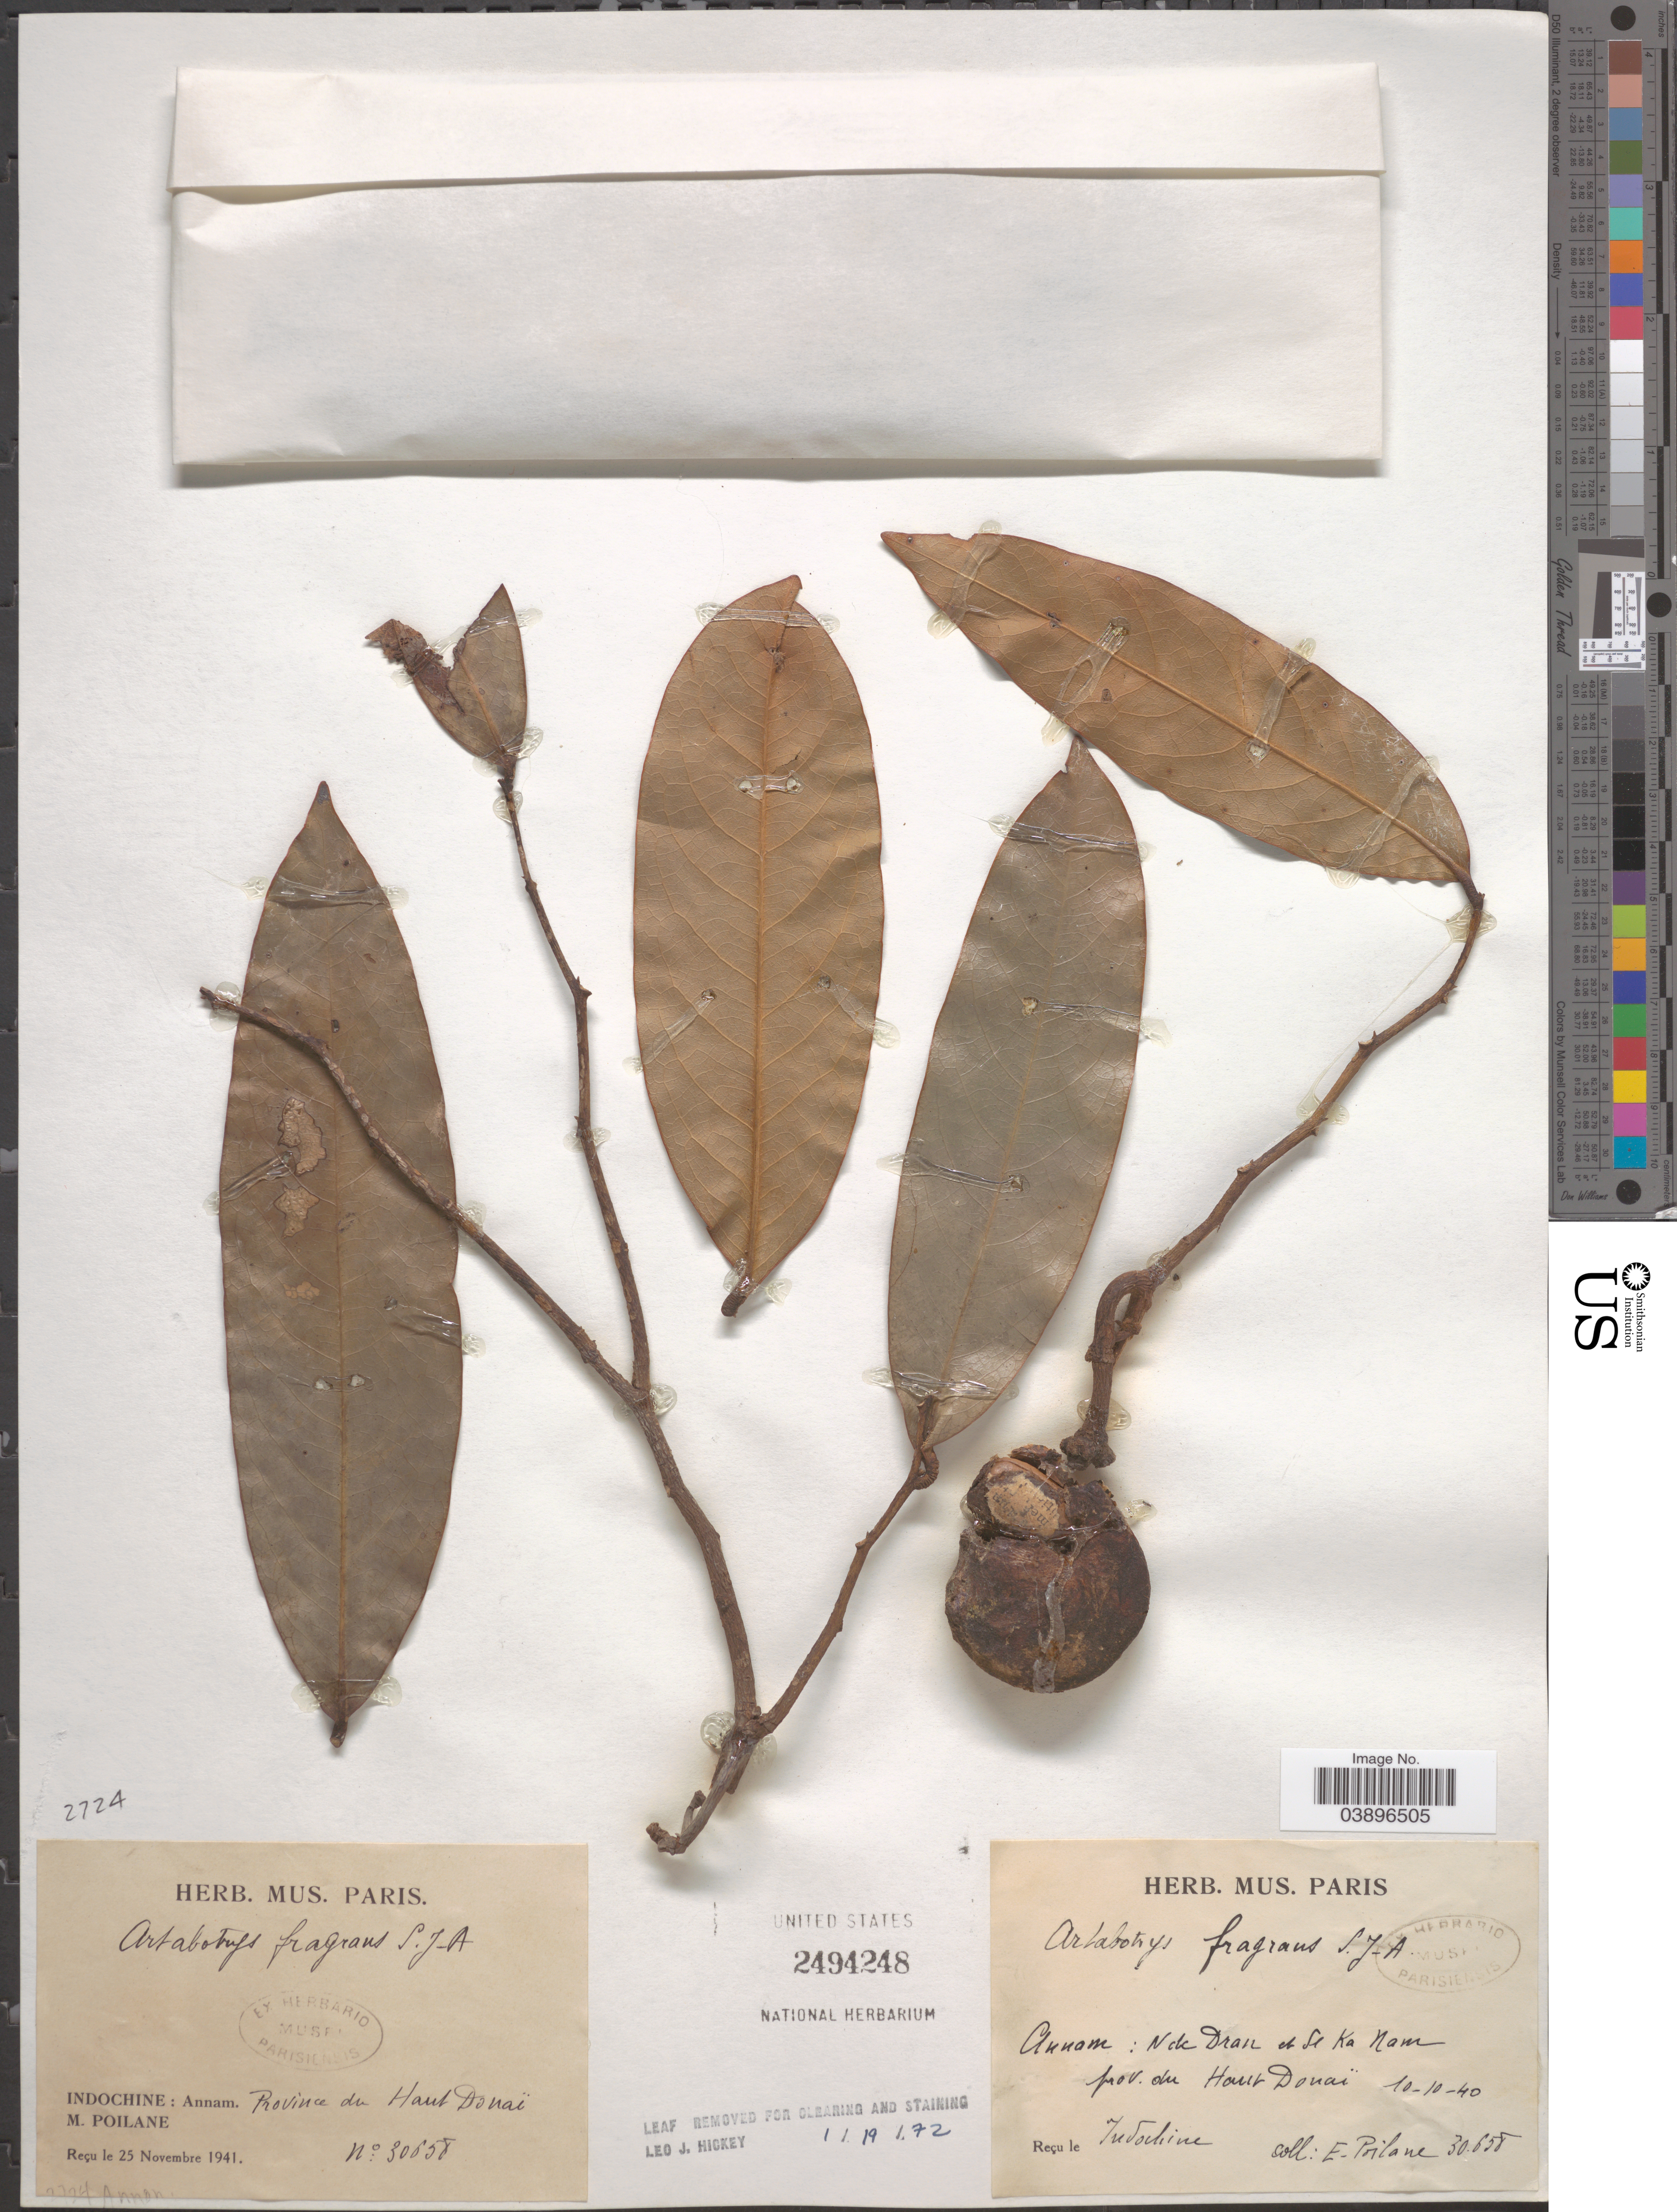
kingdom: Plantae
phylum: Tracheophyta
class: Magnoliopsida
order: Magnoliales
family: Annonaceae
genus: Artabotrys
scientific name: Artabotrys fragrans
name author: Ast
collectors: M. Poilane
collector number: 30658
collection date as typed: Transcribed d/m/y: 10/10/40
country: Vietnam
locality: Indochine: Annam. Province du Haut Donaï. N de Dran et Se Ka Nam.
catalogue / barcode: US 2494248